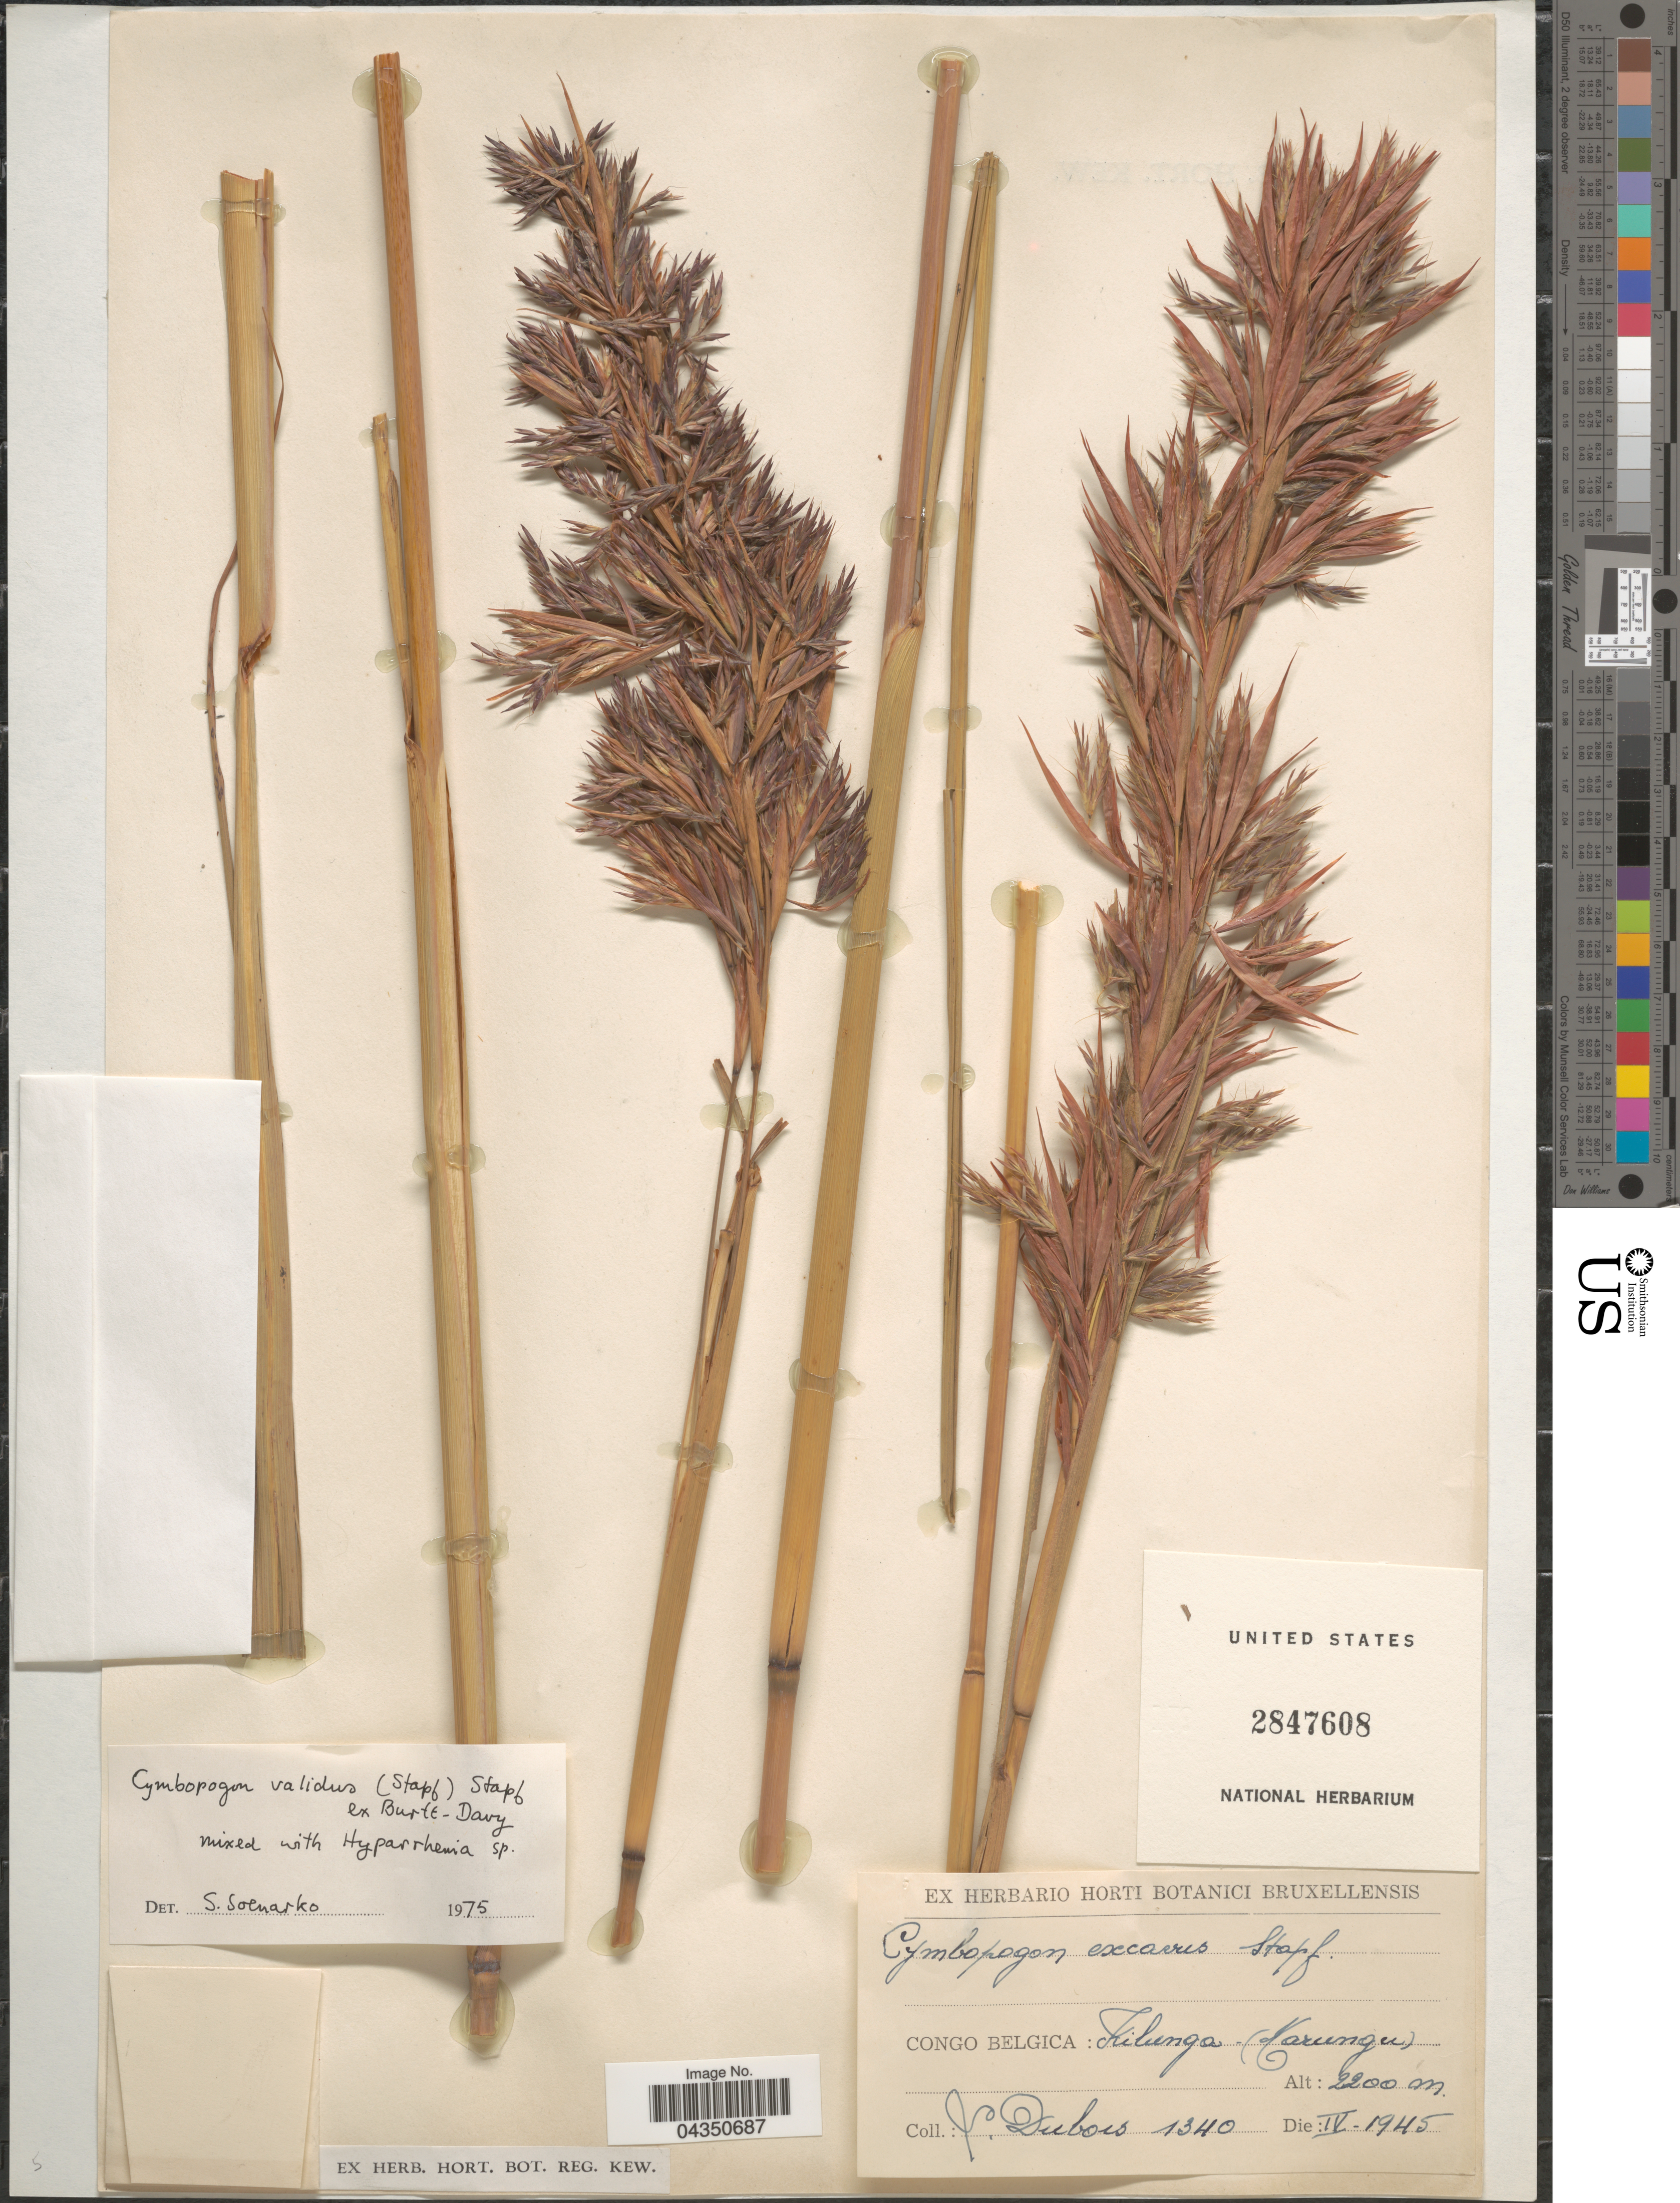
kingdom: Plantae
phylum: Tracheophyta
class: Liliopsida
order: Poales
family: Poaceae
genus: Cymbopogon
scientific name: Cymbopogon nardus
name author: (L.) Rendle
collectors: L. Dubois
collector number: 1340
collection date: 1945-04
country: Congo, Democratic Republic of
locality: Congo Belgica: Kilunga-(Marungu).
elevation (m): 2200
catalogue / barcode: US 2847608